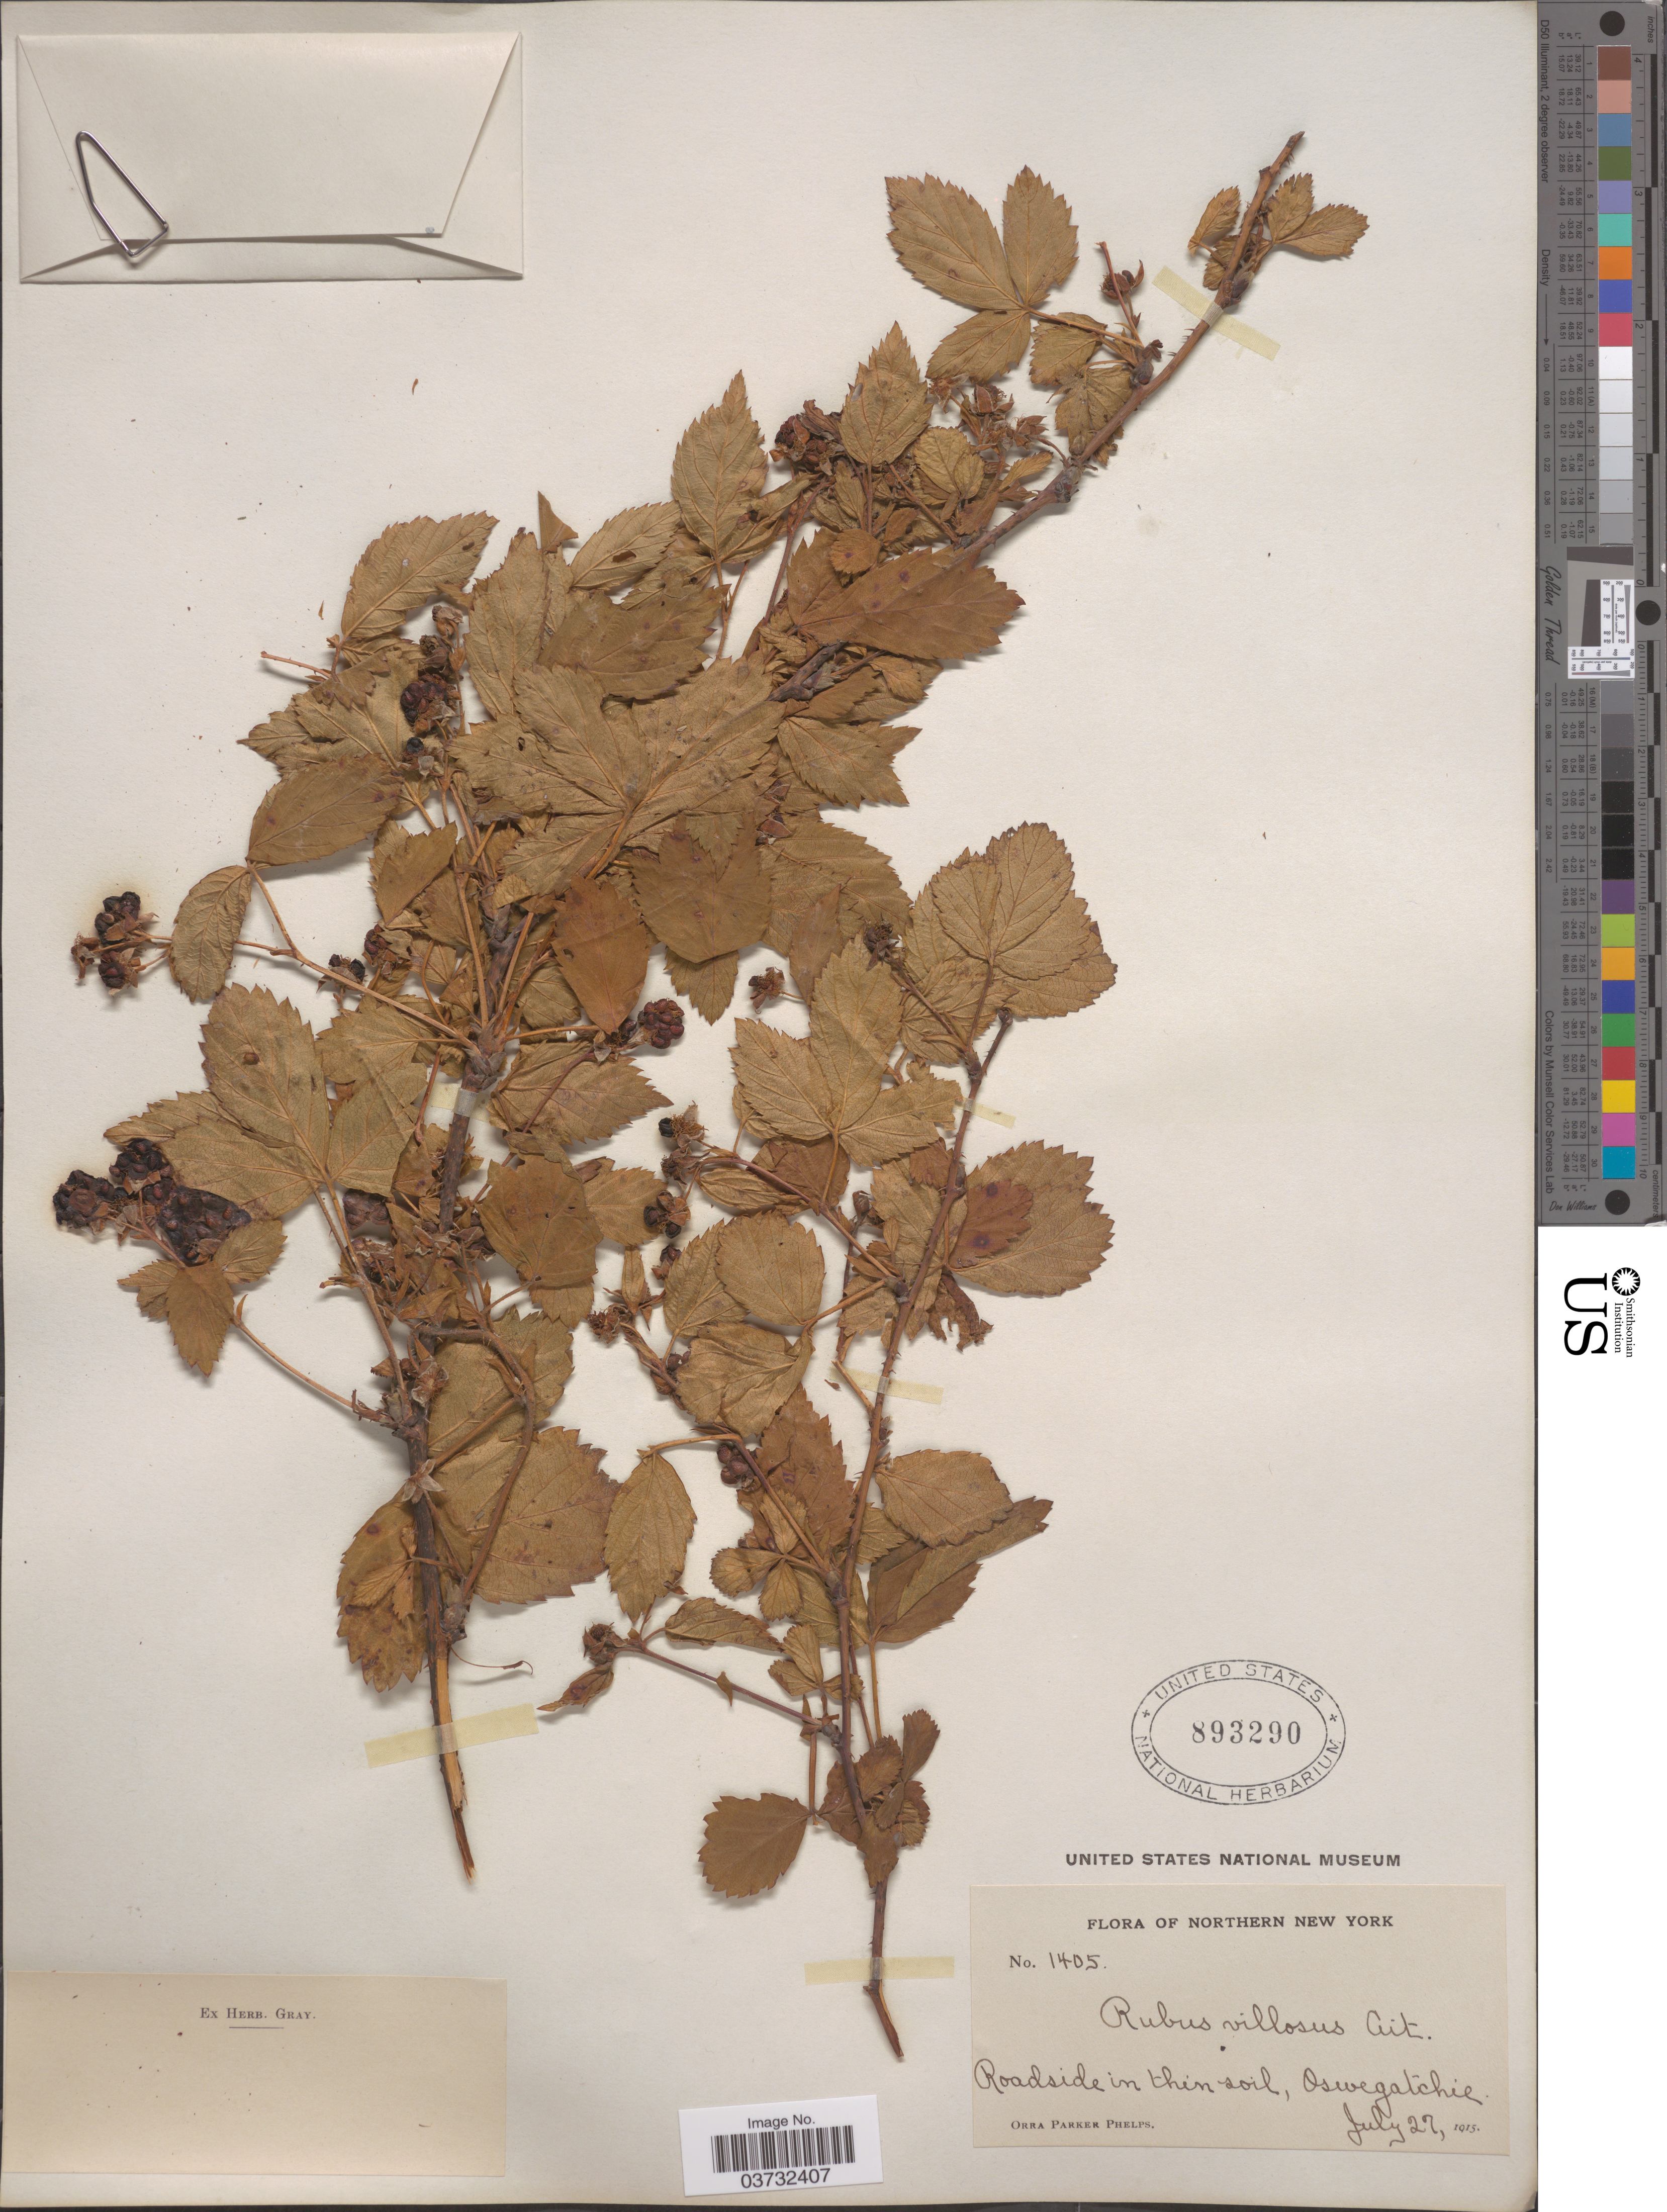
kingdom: Plantae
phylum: Tracheophyta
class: Magnoliopsida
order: Rosales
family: Rosaceae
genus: Rubus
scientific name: Rubus villosus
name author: Thunb.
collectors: O. P. Phelps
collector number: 1405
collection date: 1915-07-27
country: United States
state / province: New York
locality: Northern New York. Roadside in thin soil, Oswegatchie.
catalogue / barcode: US 893290